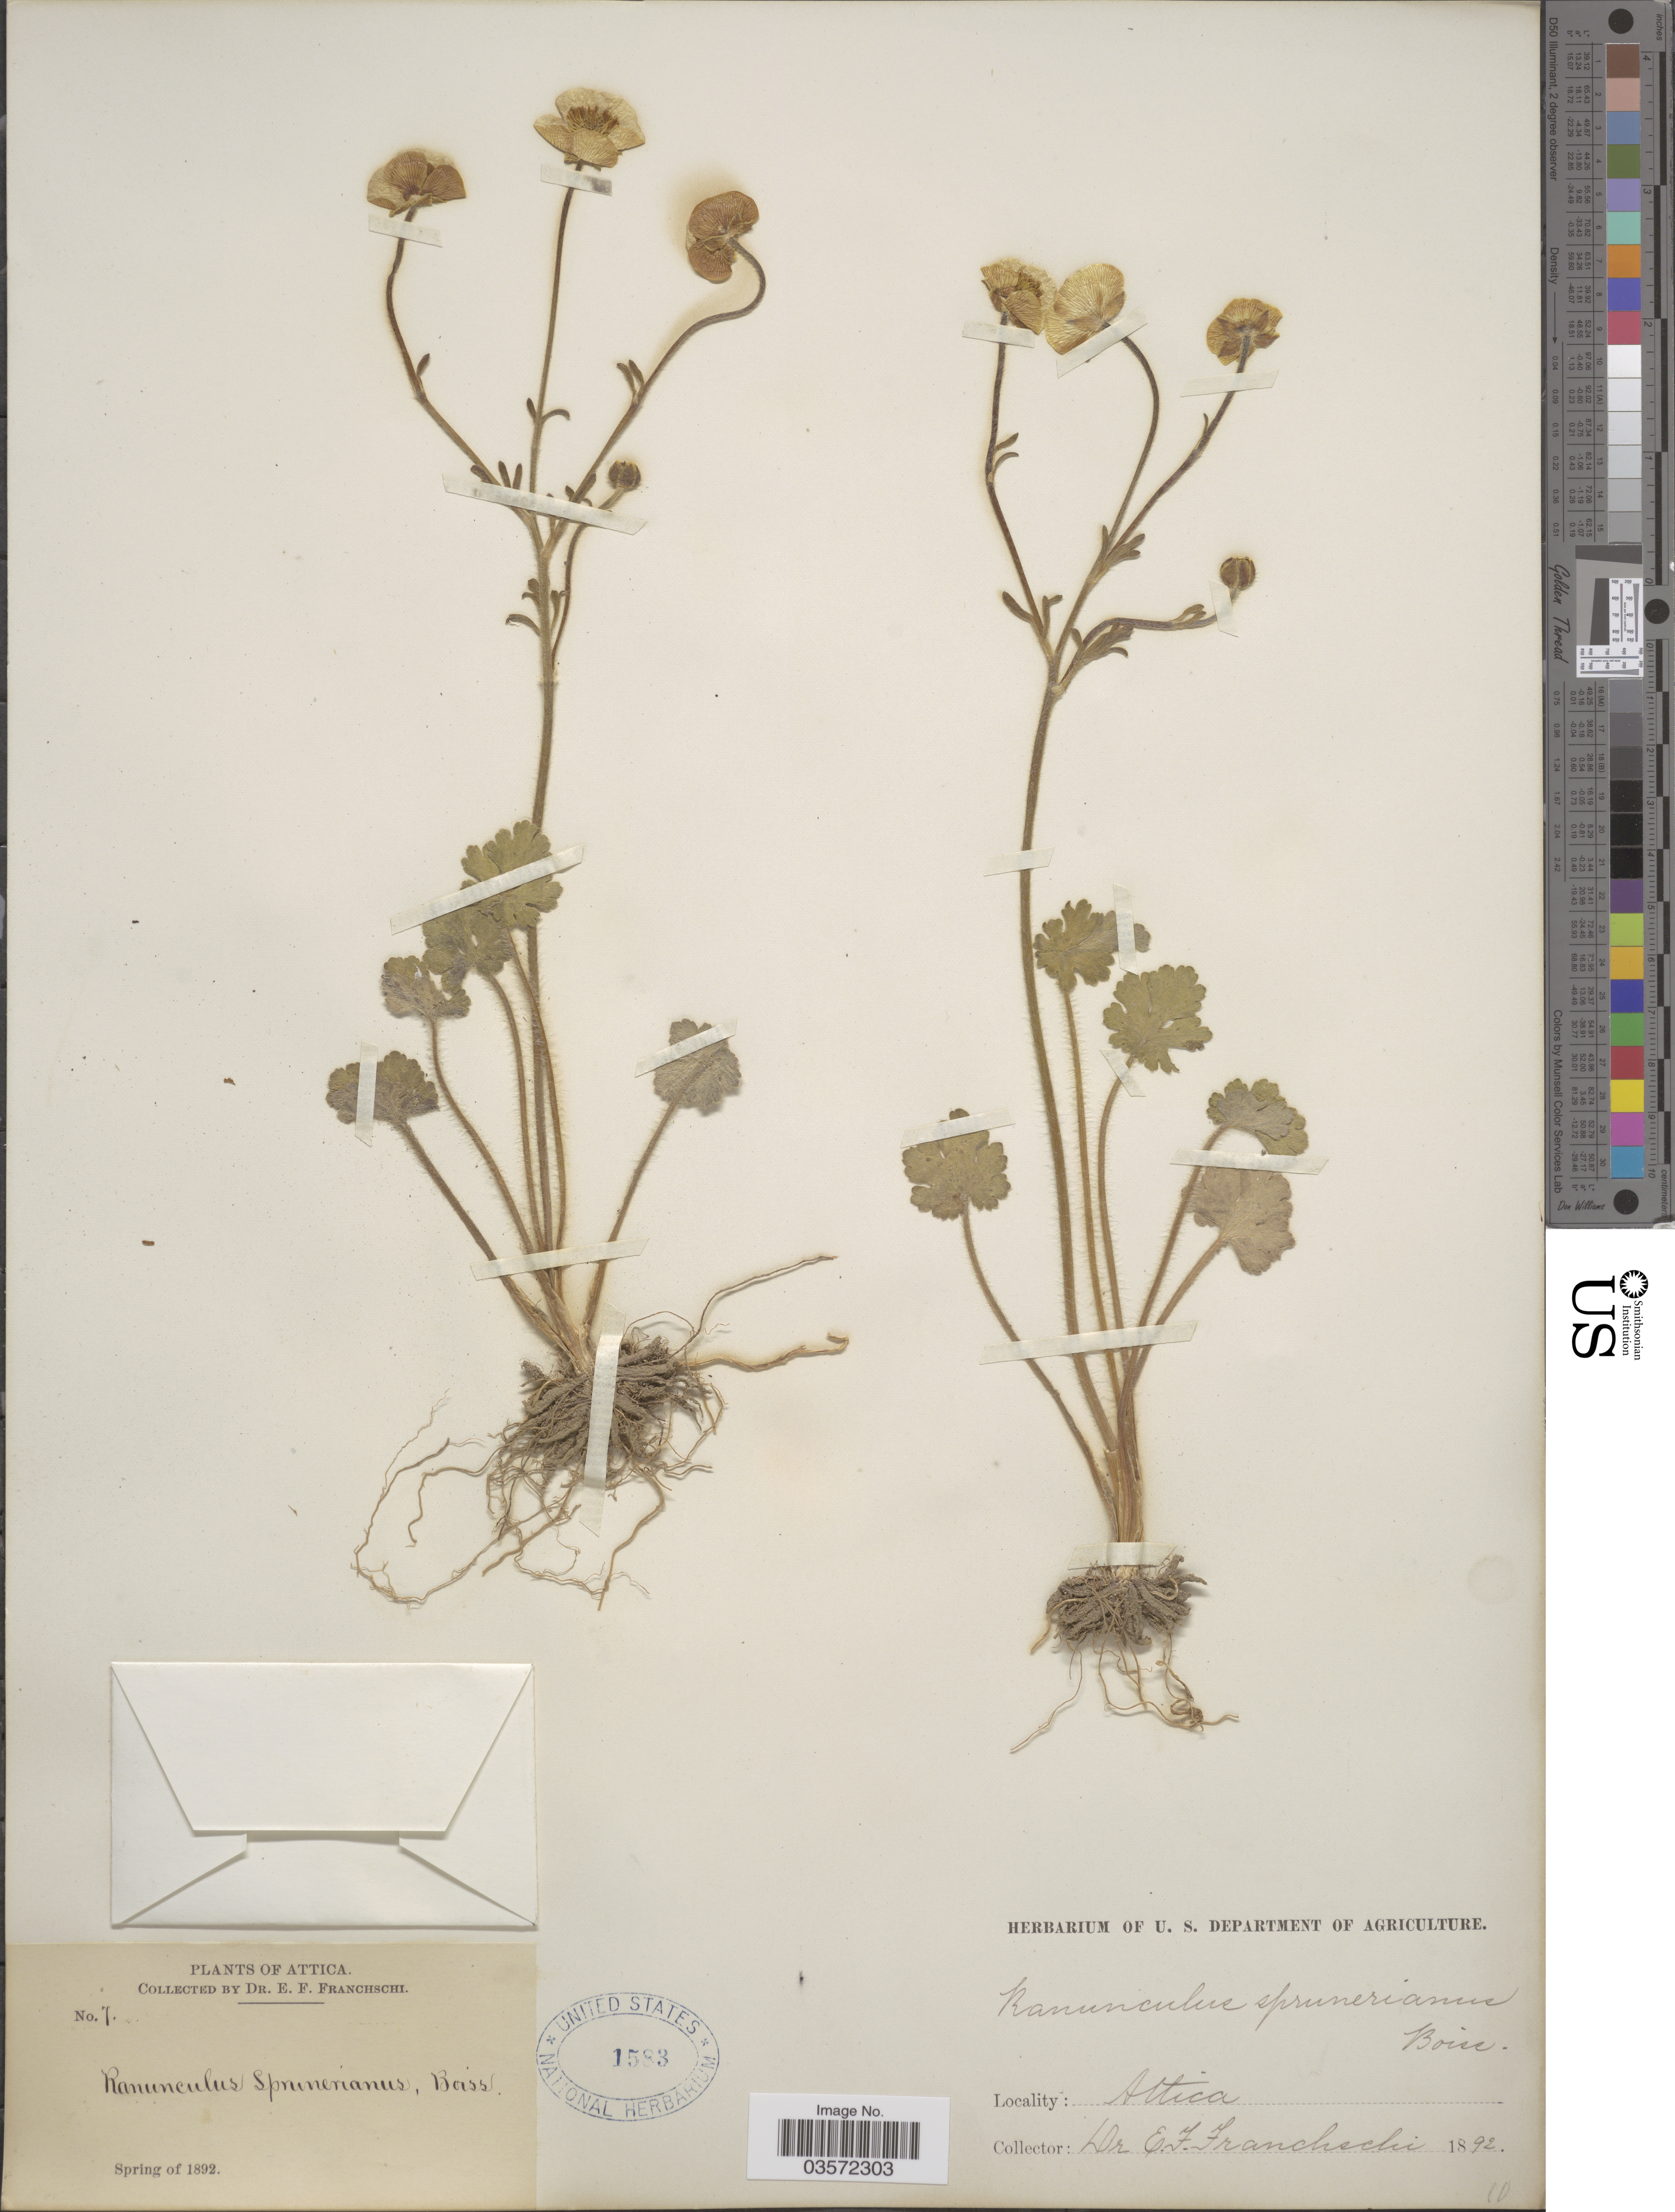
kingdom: Plantae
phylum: Tracheophyta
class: Magnoliopsida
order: Ranunculales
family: Ranunculaceae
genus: Ranunculus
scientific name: Ranunculus sprunerianus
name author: Boiss.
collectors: E. Franchschi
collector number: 7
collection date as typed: Spring of 1892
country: Greece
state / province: Attica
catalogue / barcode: US 1583